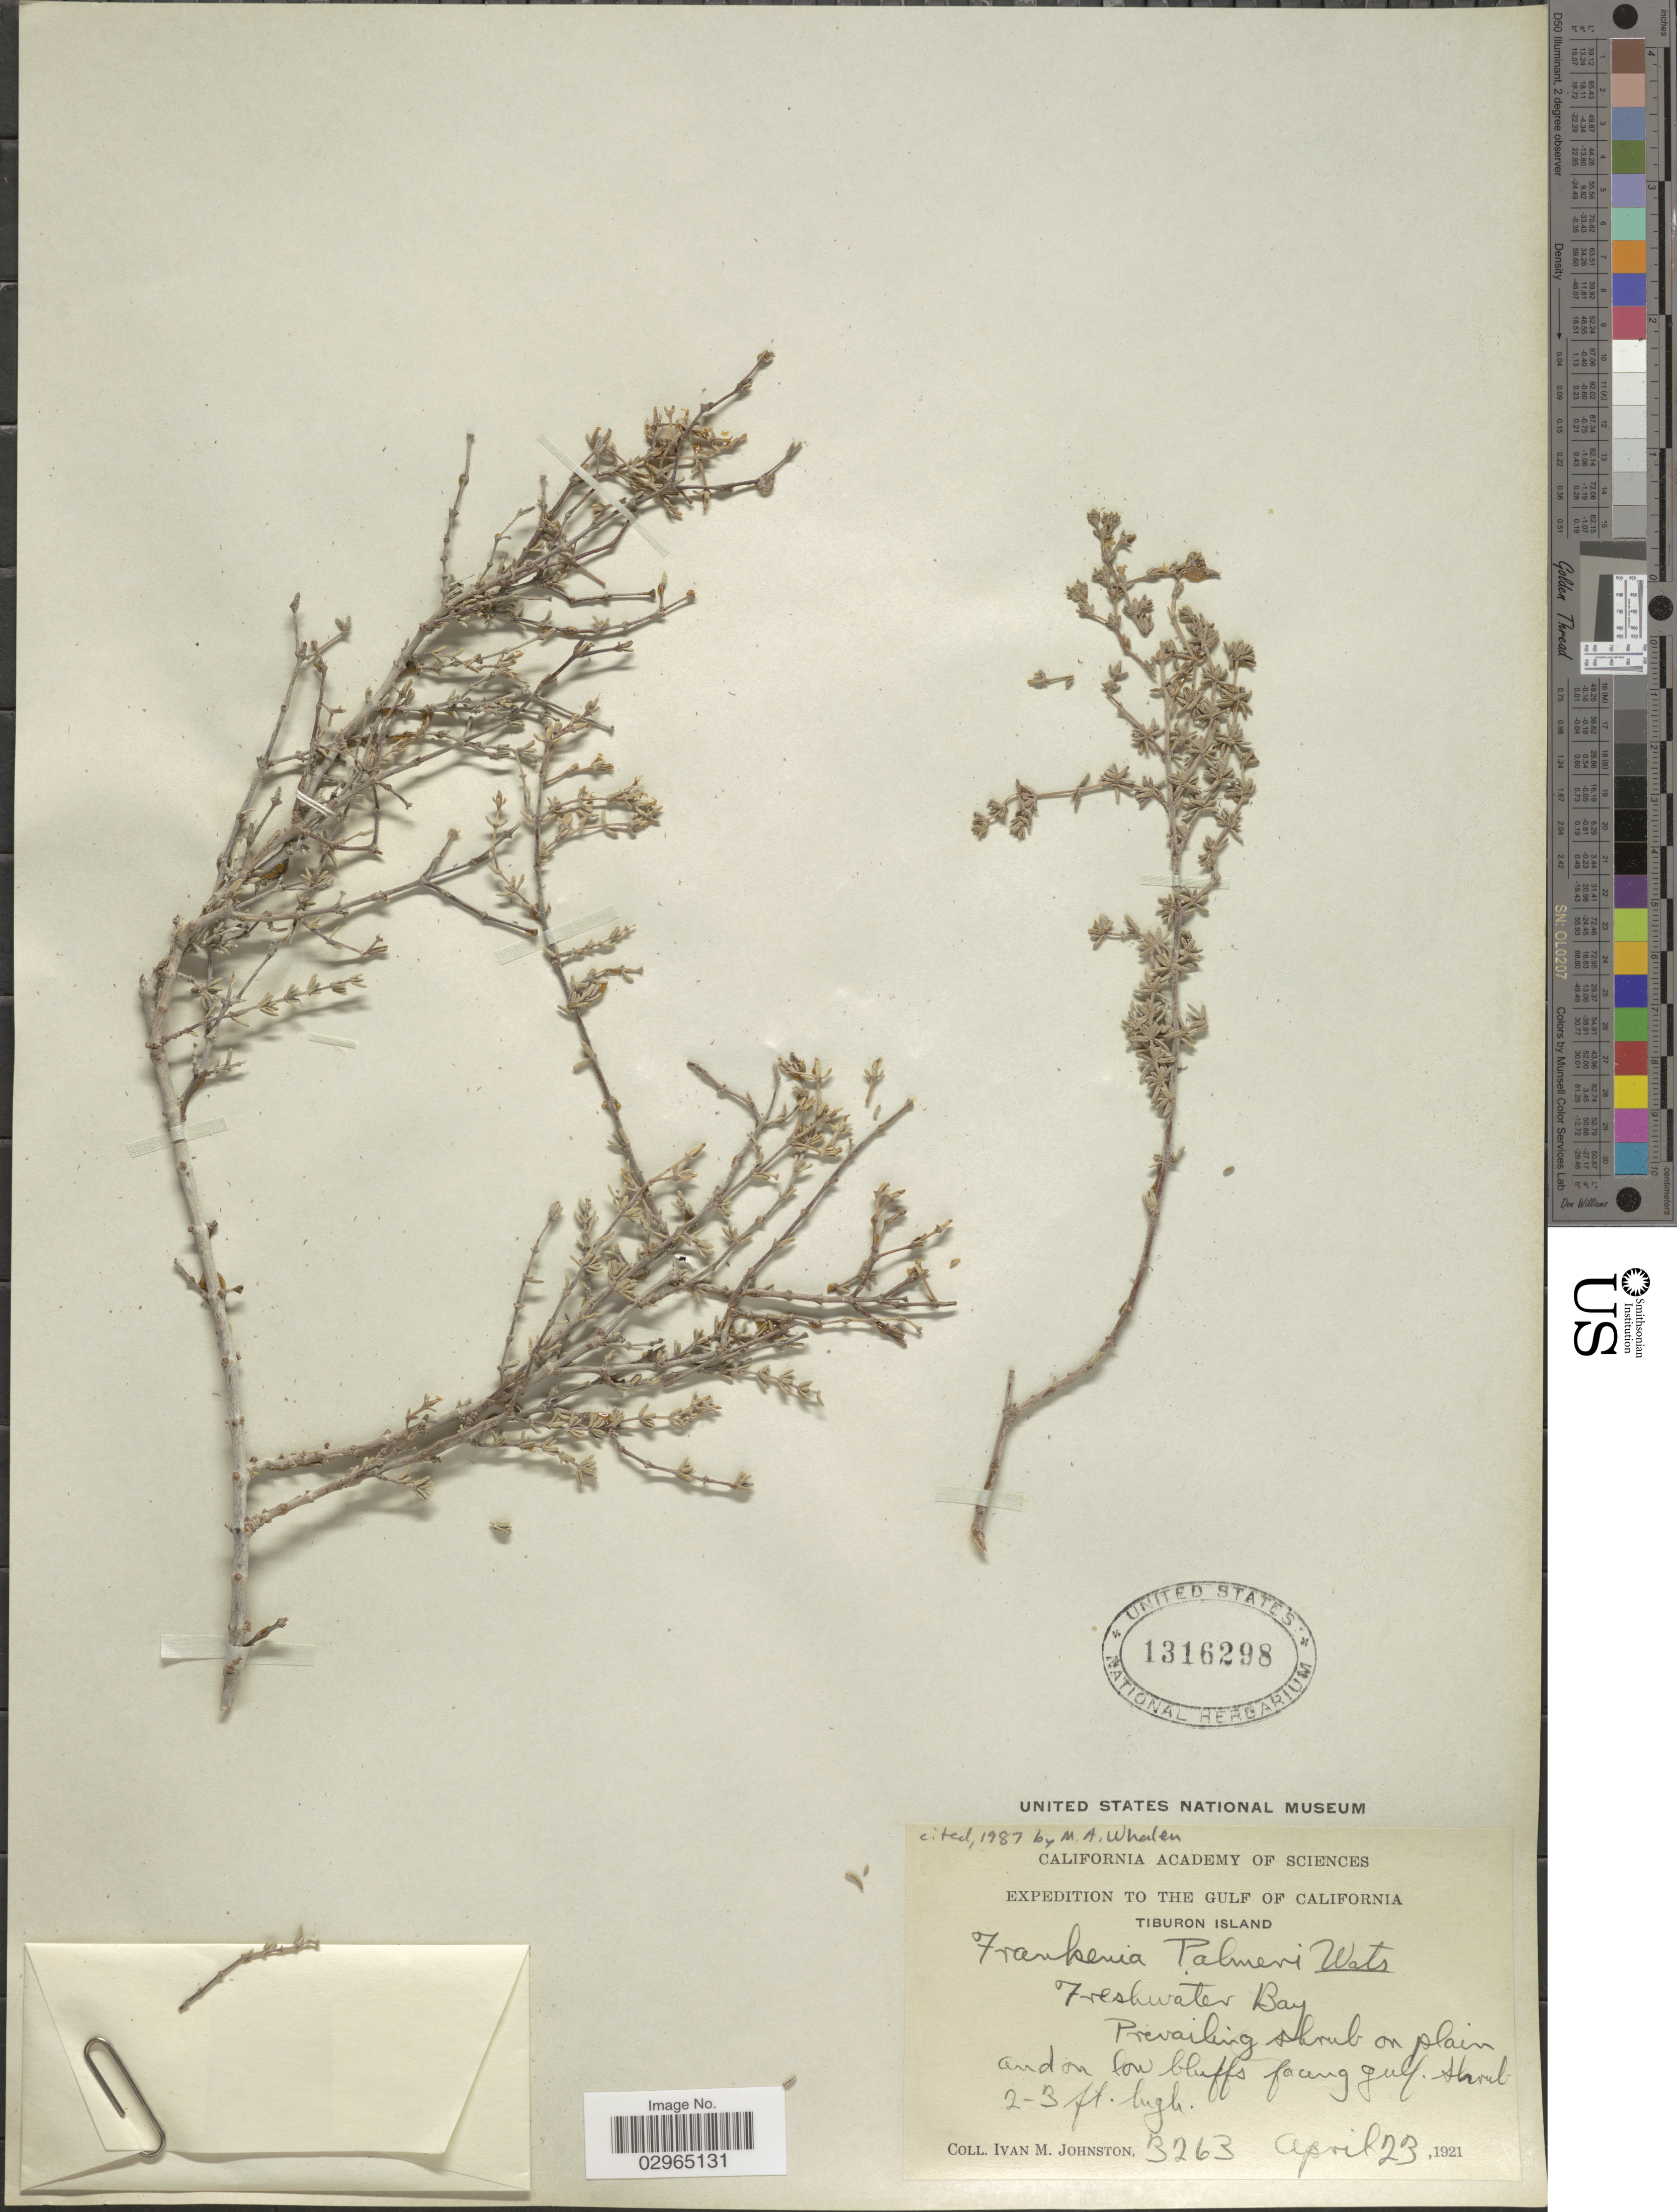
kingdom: Plantae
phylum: Tracheophyta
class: Magnoliopsida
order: Caryophyllales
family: Frankeniaceae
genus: Frankenia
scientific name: Frankenia palmeri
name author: S. Watson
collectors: I.M. Johnston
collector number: B263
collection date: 1921-04-23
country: Mexico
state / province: Sonora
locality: To the Gulf of California. Tiburon Island. Freshwater Bay.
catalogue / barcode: US 1316298